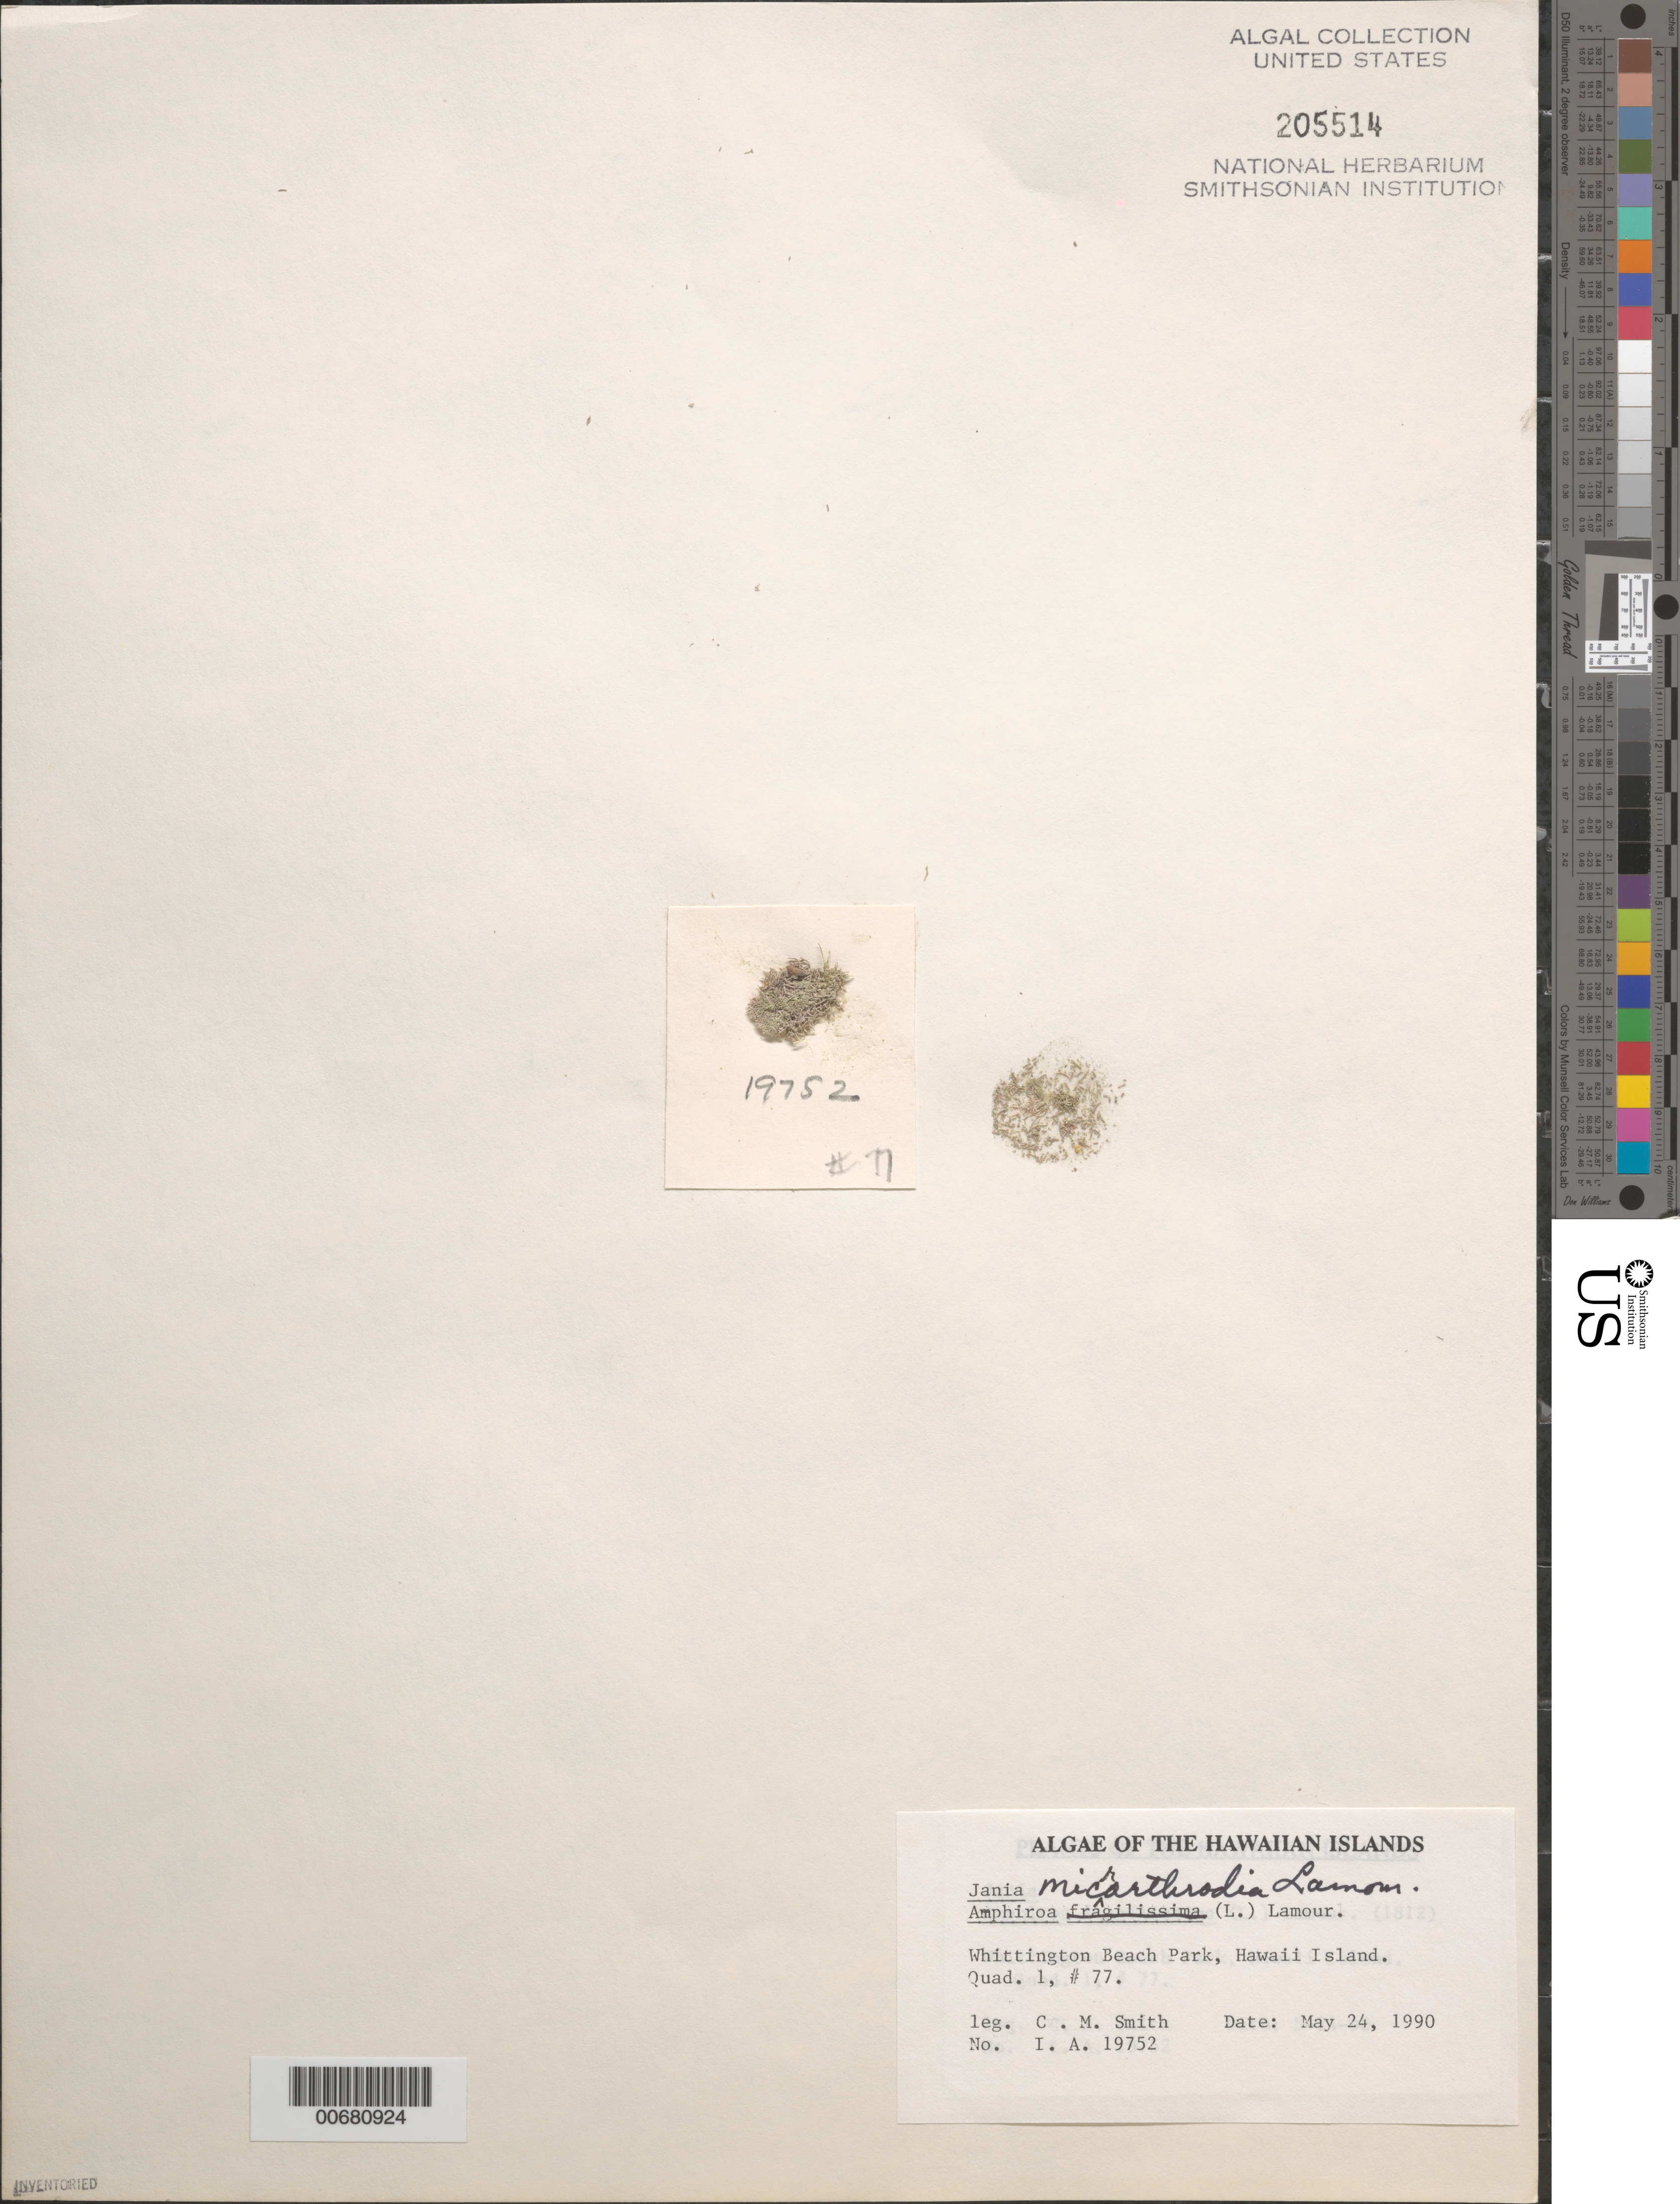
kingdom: Plantae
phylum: Rhodophyta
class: Florideophyceae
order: Corallinales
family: Corallinaceae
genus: Jania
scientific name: Jania micrarthrodia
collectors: C. M. Smith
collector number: IAA 19752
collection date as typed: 24 May 1990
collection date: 1990-05-24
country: United States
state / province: Hawaii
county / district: Hawaii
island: Hawaii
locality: Whittington Beach Park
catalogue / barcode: US 205514